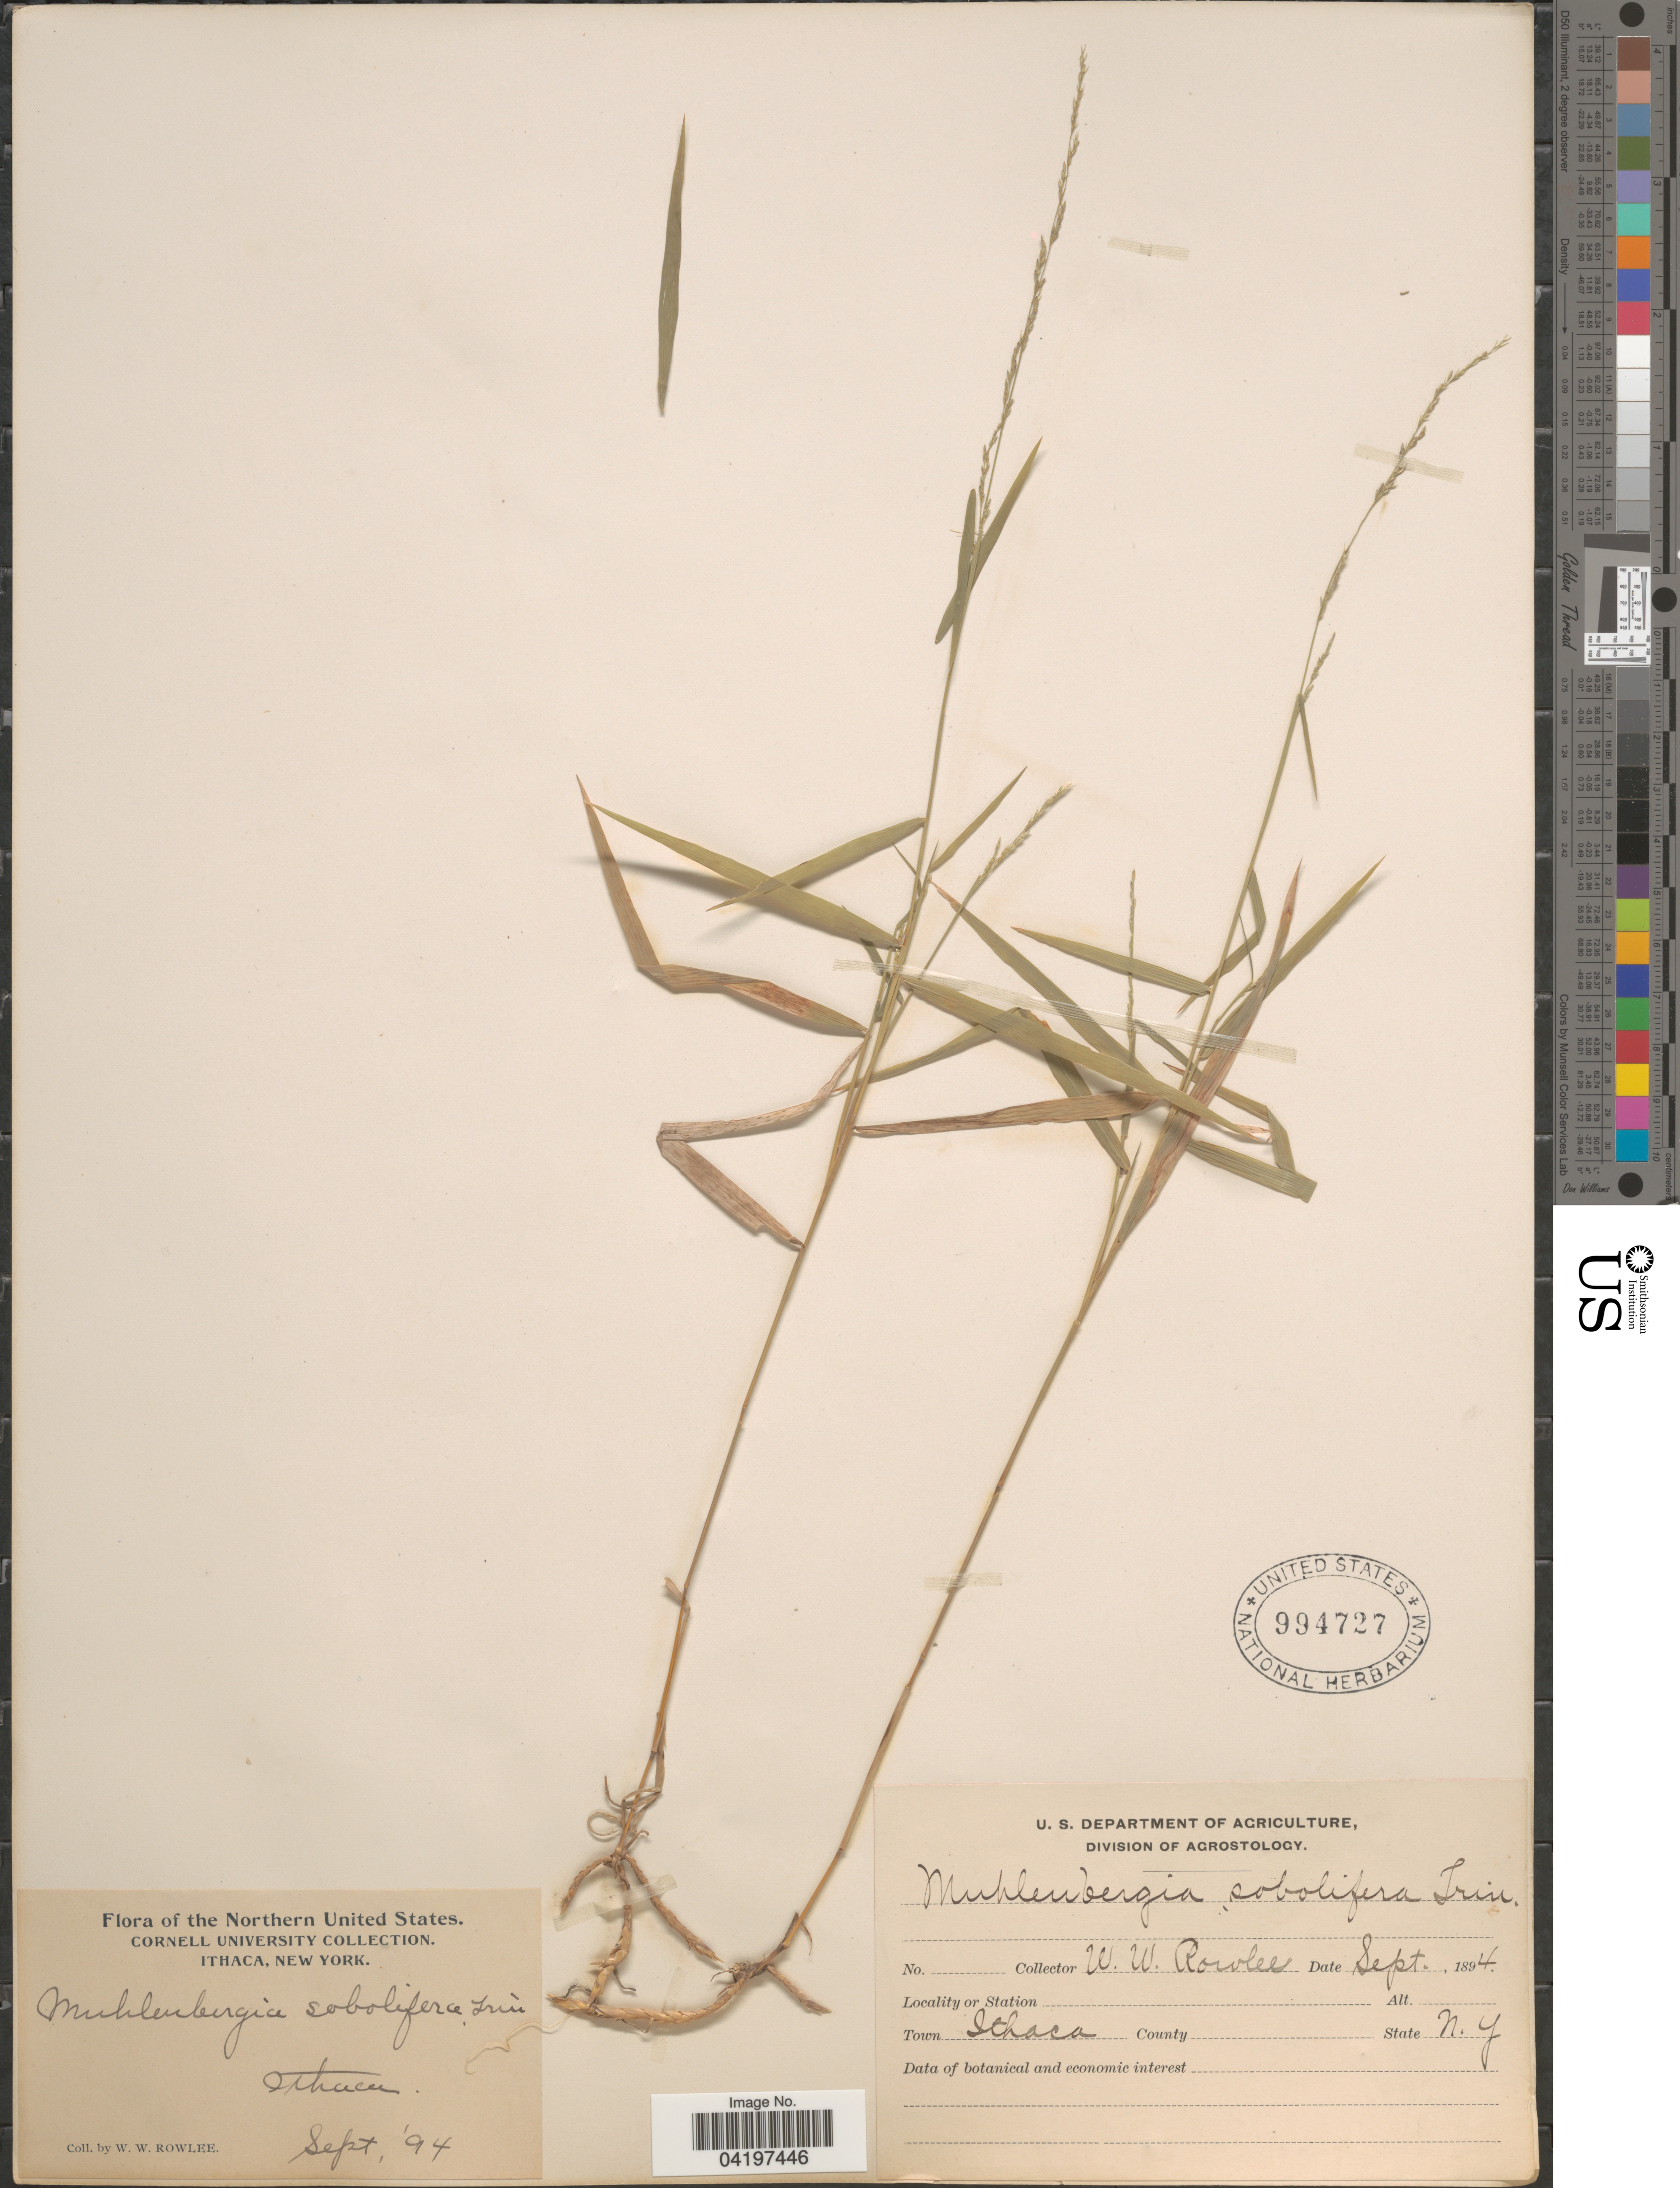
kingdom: Plantae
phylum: Tracheophyta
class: Liliopsida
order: Poales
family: Poaceae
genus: Muhlenbergia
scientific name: Muhlenbergia sobolifera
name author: (Muhl. ex Willd.) Trin.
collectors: W. W. Rowlee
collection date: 1894-09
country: United States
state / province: New York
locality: Northern United States. Ithaca.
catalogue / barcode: US 994727